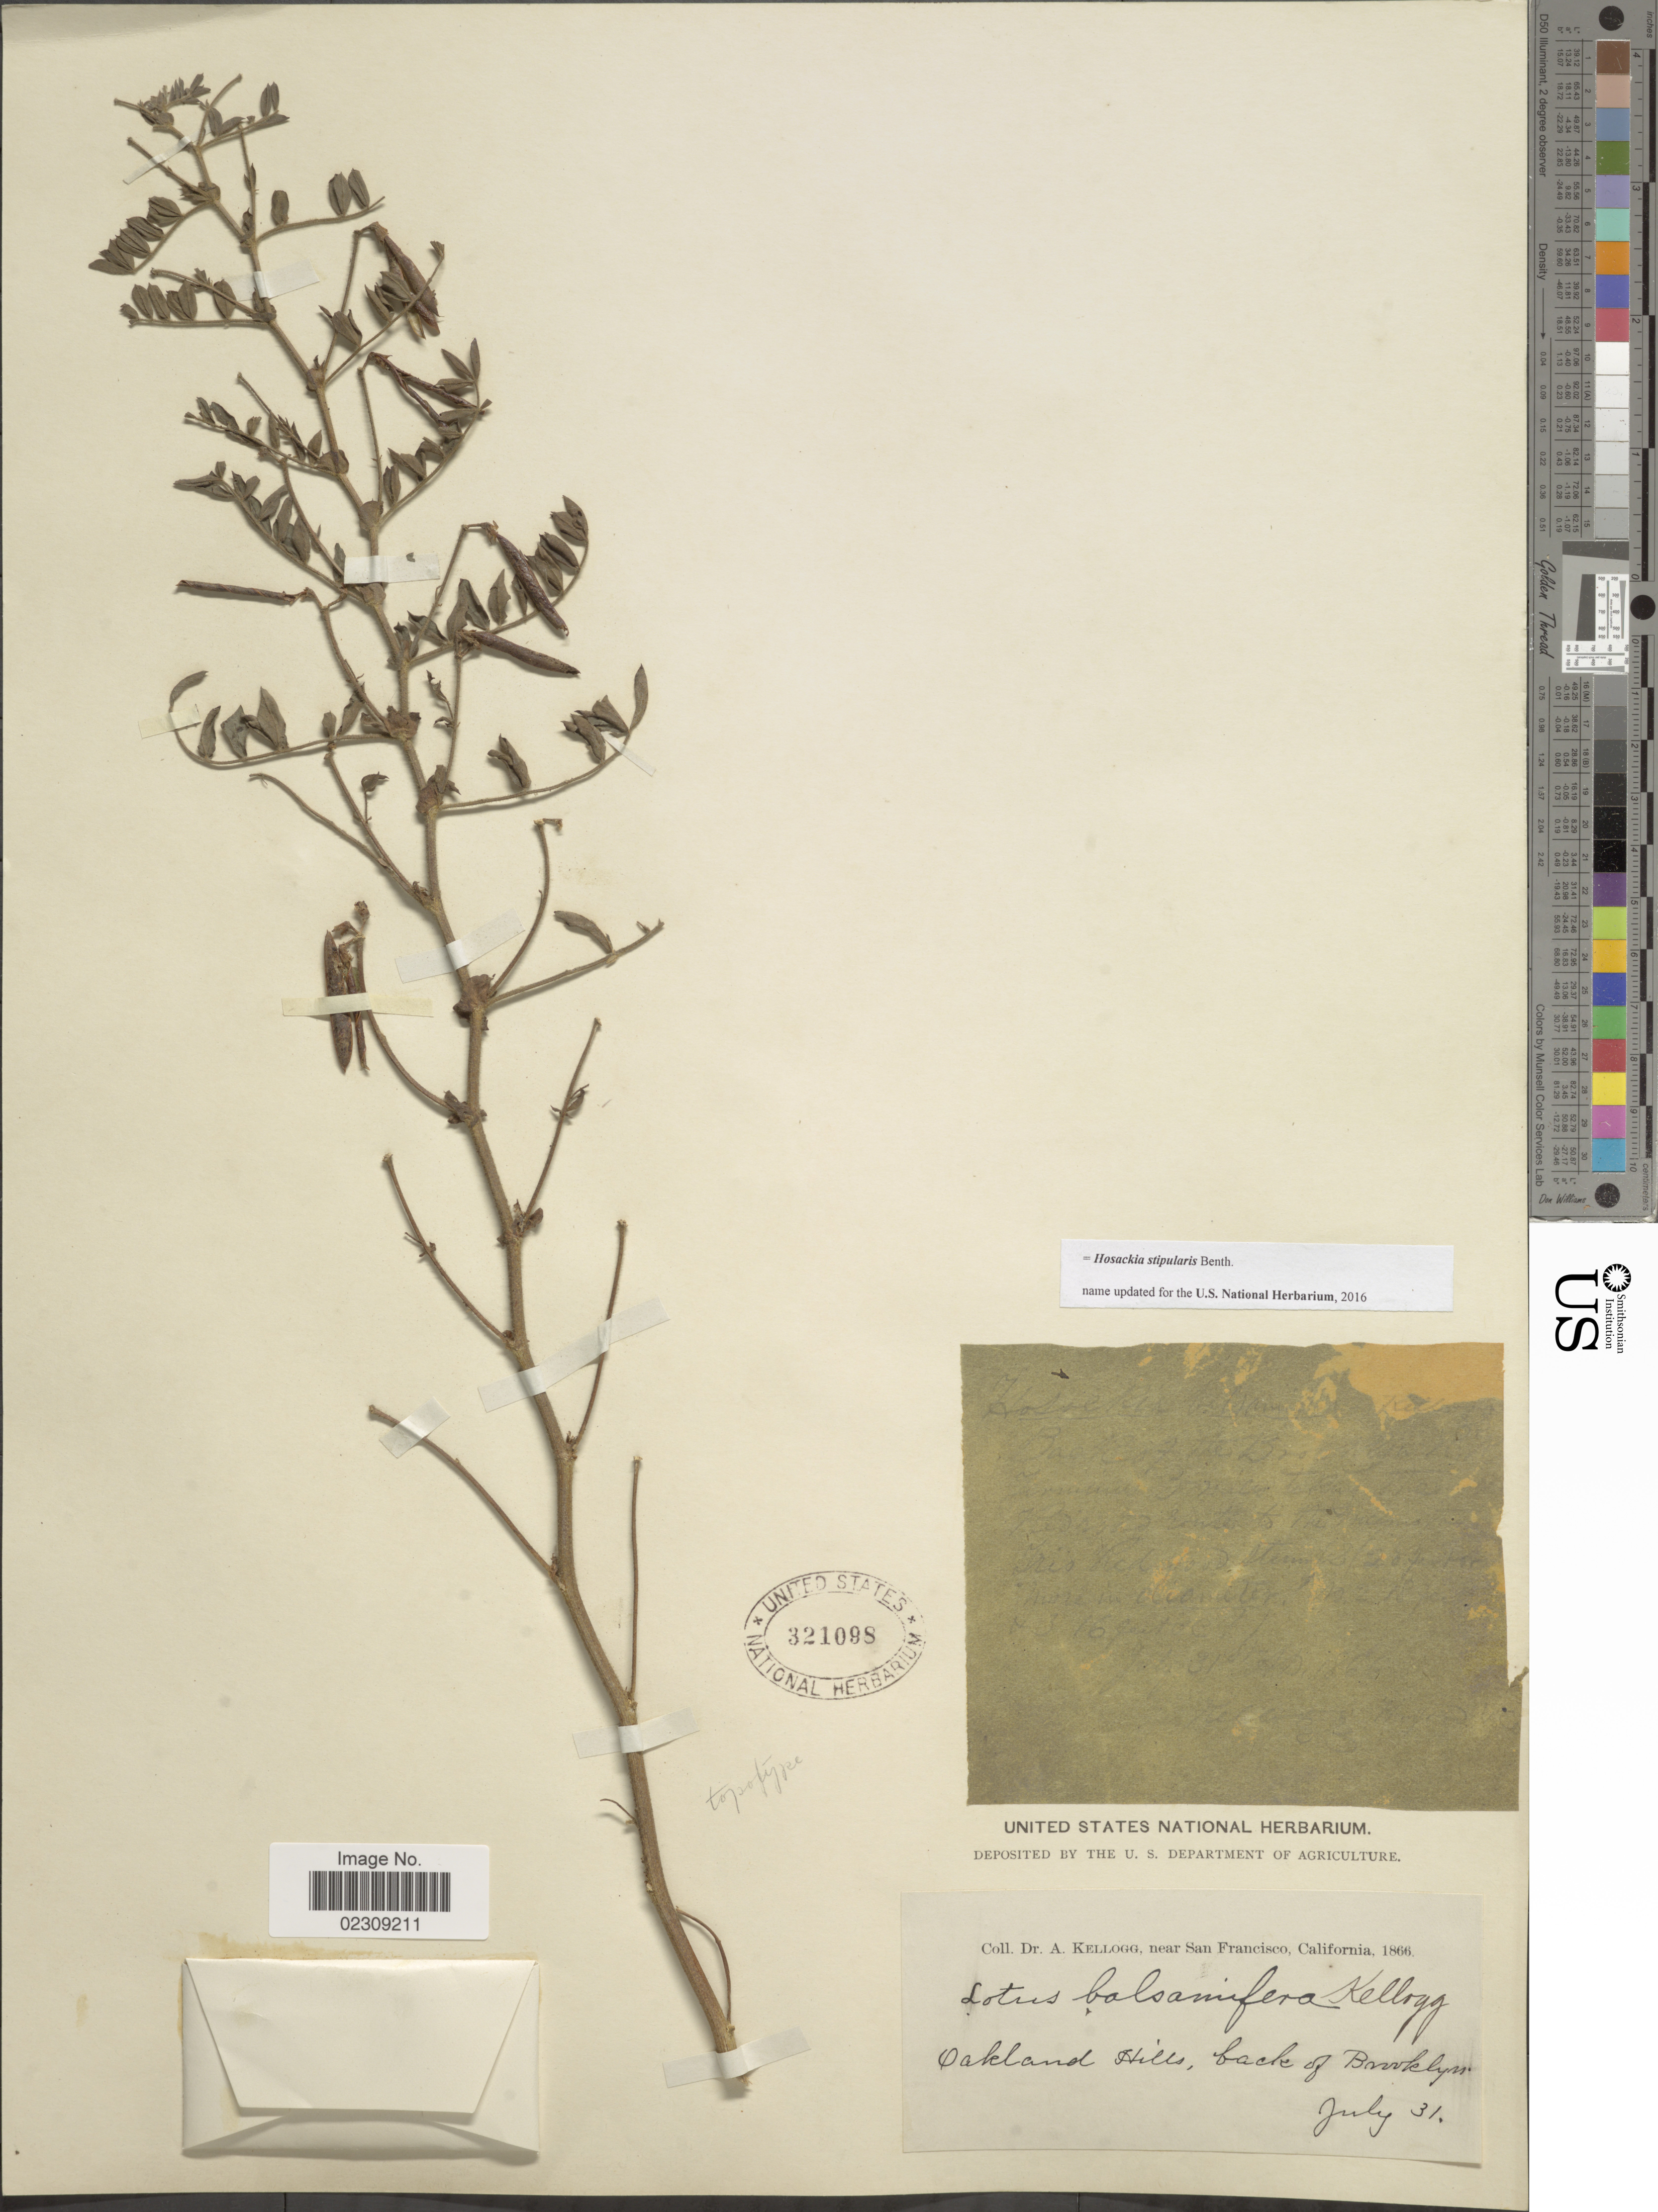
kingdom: Plantae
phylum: Tracheophyta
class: Magnoliopsida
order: Fabales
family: Fabaceae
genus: Hosackia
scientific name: Hosackia stipularis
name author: Benth.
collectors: A. Kellogg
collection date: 1866-07-31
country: United States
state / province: California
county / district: San Francisco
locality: Oakland Hills, back of Brooklyn, near San Francisco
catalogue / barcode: US 321098